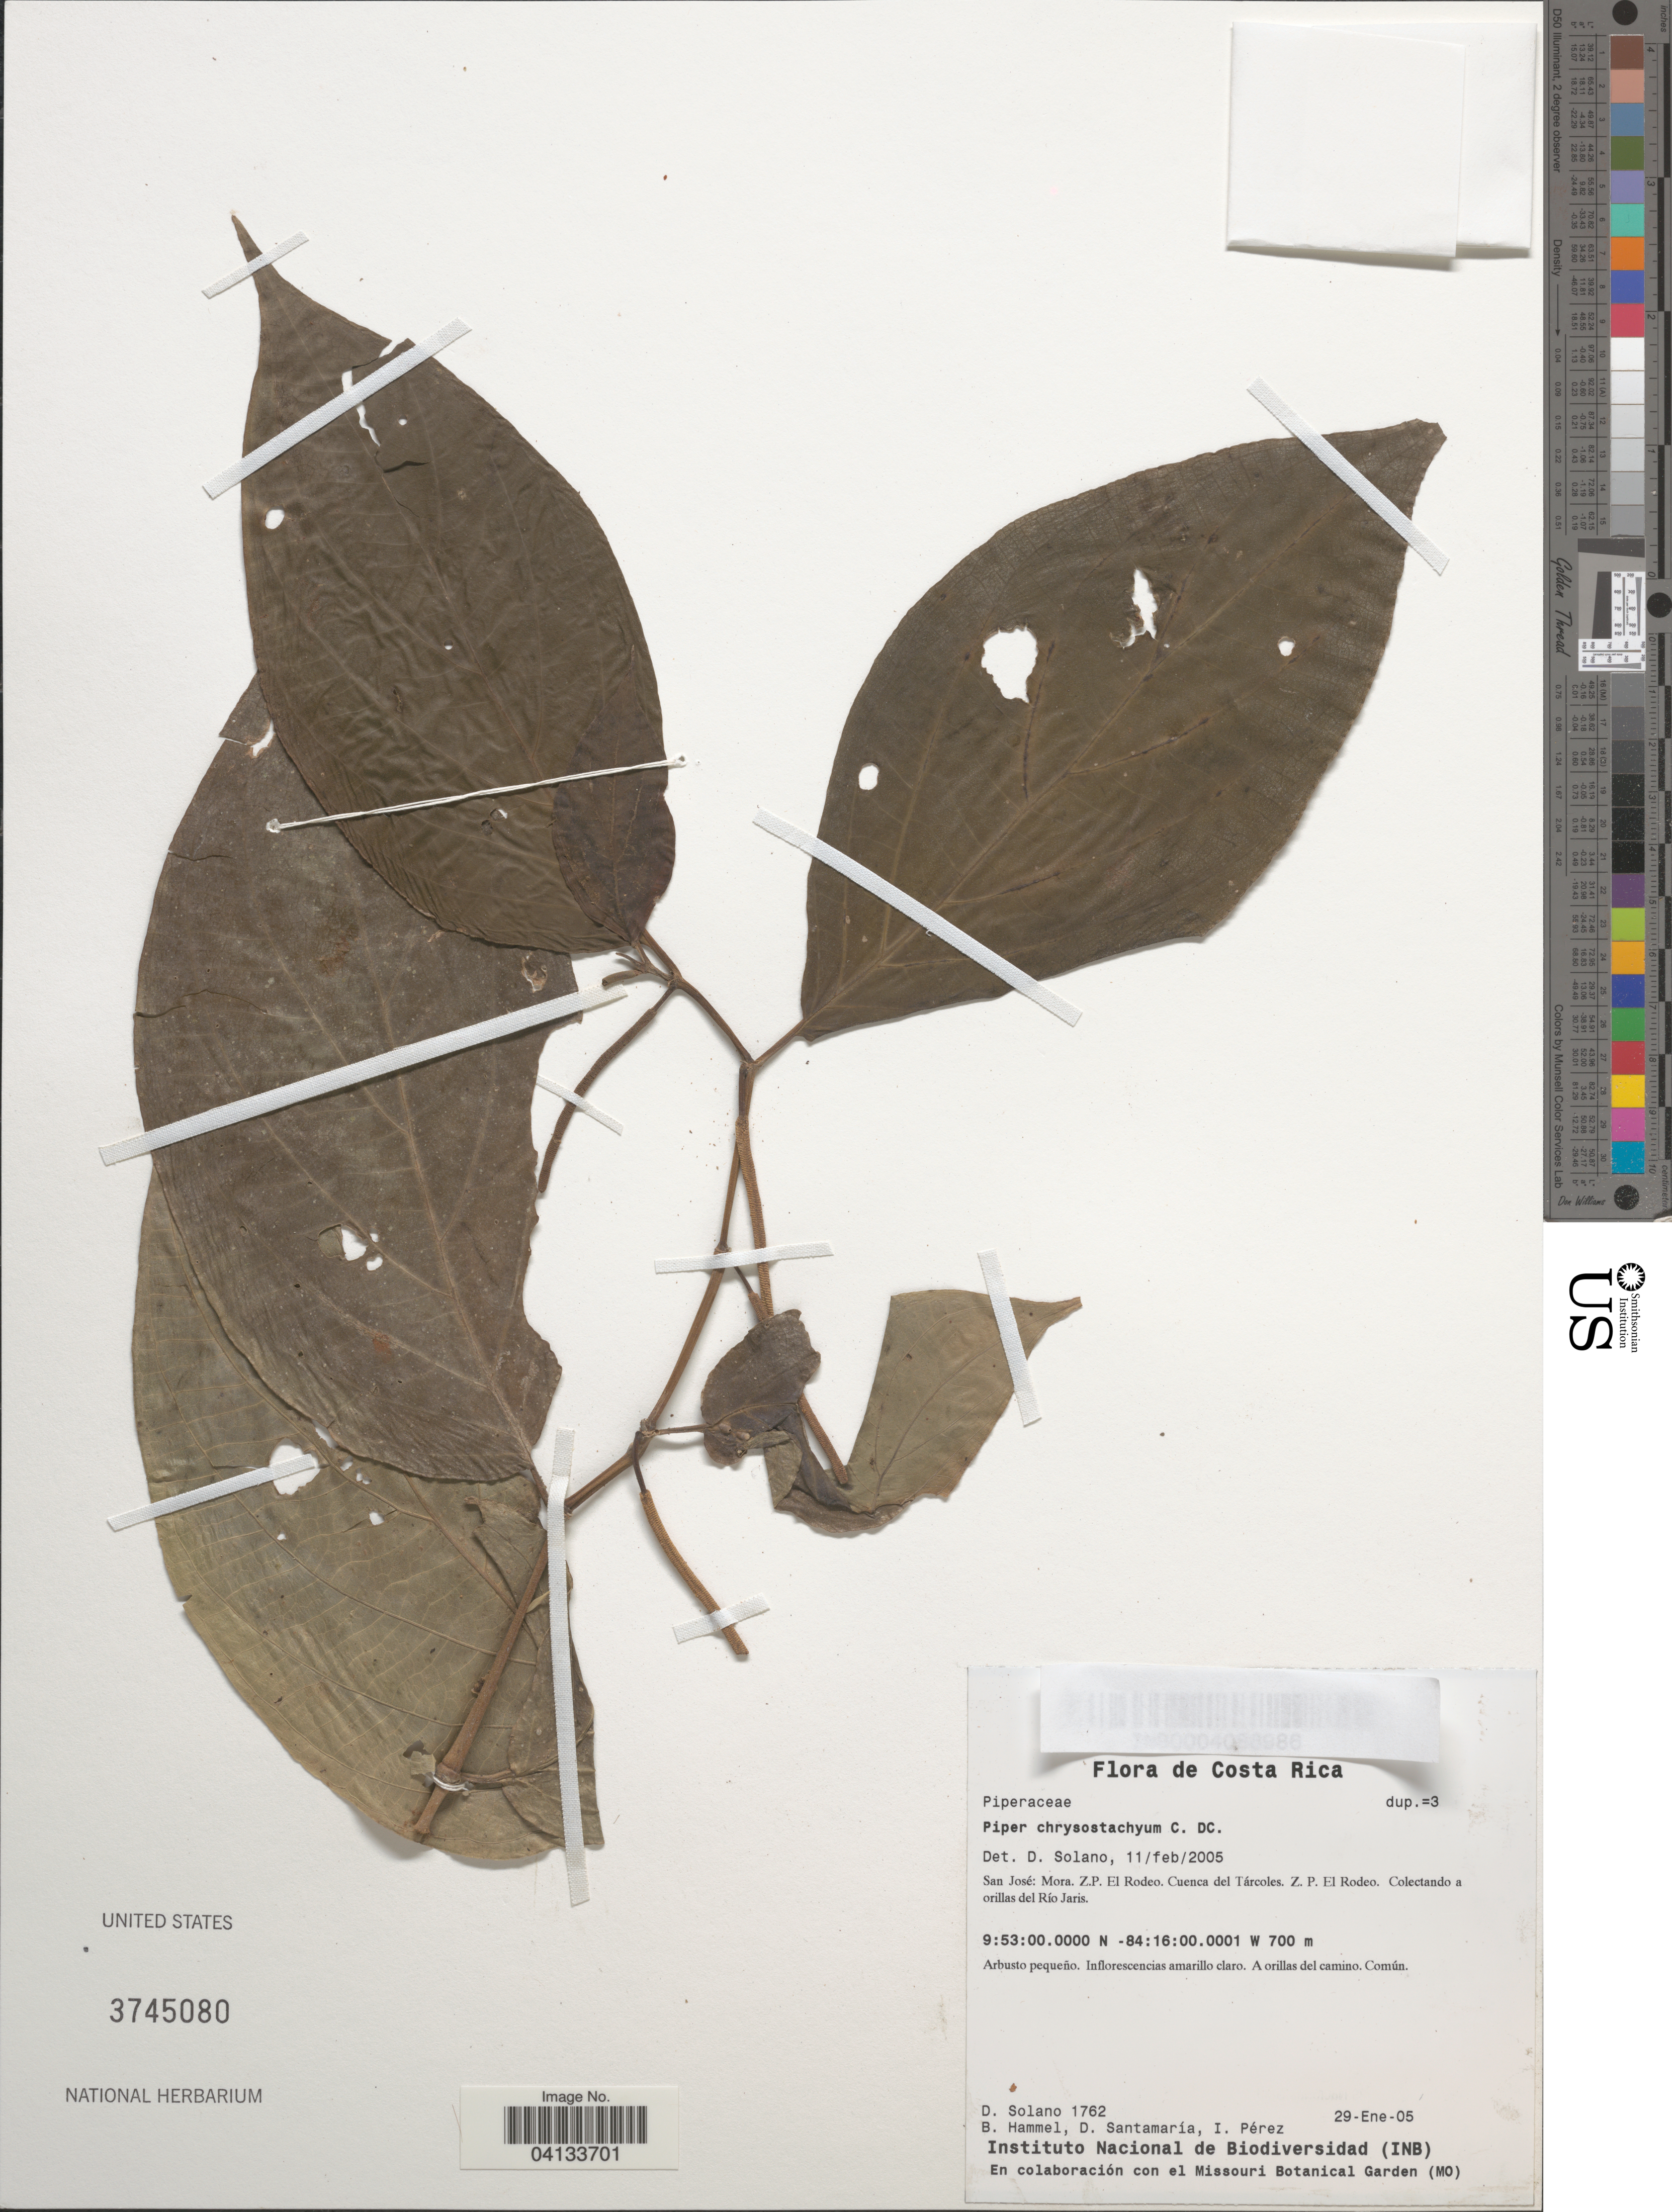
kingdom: Plantae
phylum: Tracheophyta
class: Magnoliopsida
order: Piperales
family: Piperaceae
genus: Piper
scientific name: Piper chrysostachyum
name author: C. DC.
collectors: D. Solano, B. Hammel, D. Santamaria & I. Pérez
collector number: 1762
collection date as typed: Transcribed d/m/y: 29/1/5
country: Costa Rica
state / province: San José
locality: Mora. Z.P. El Rodeo. Cuenca del Tárcoles. Z.P. El Rodeo. Colectando a orillas del Río Jaris.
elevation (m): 700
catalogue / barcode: US 3745080